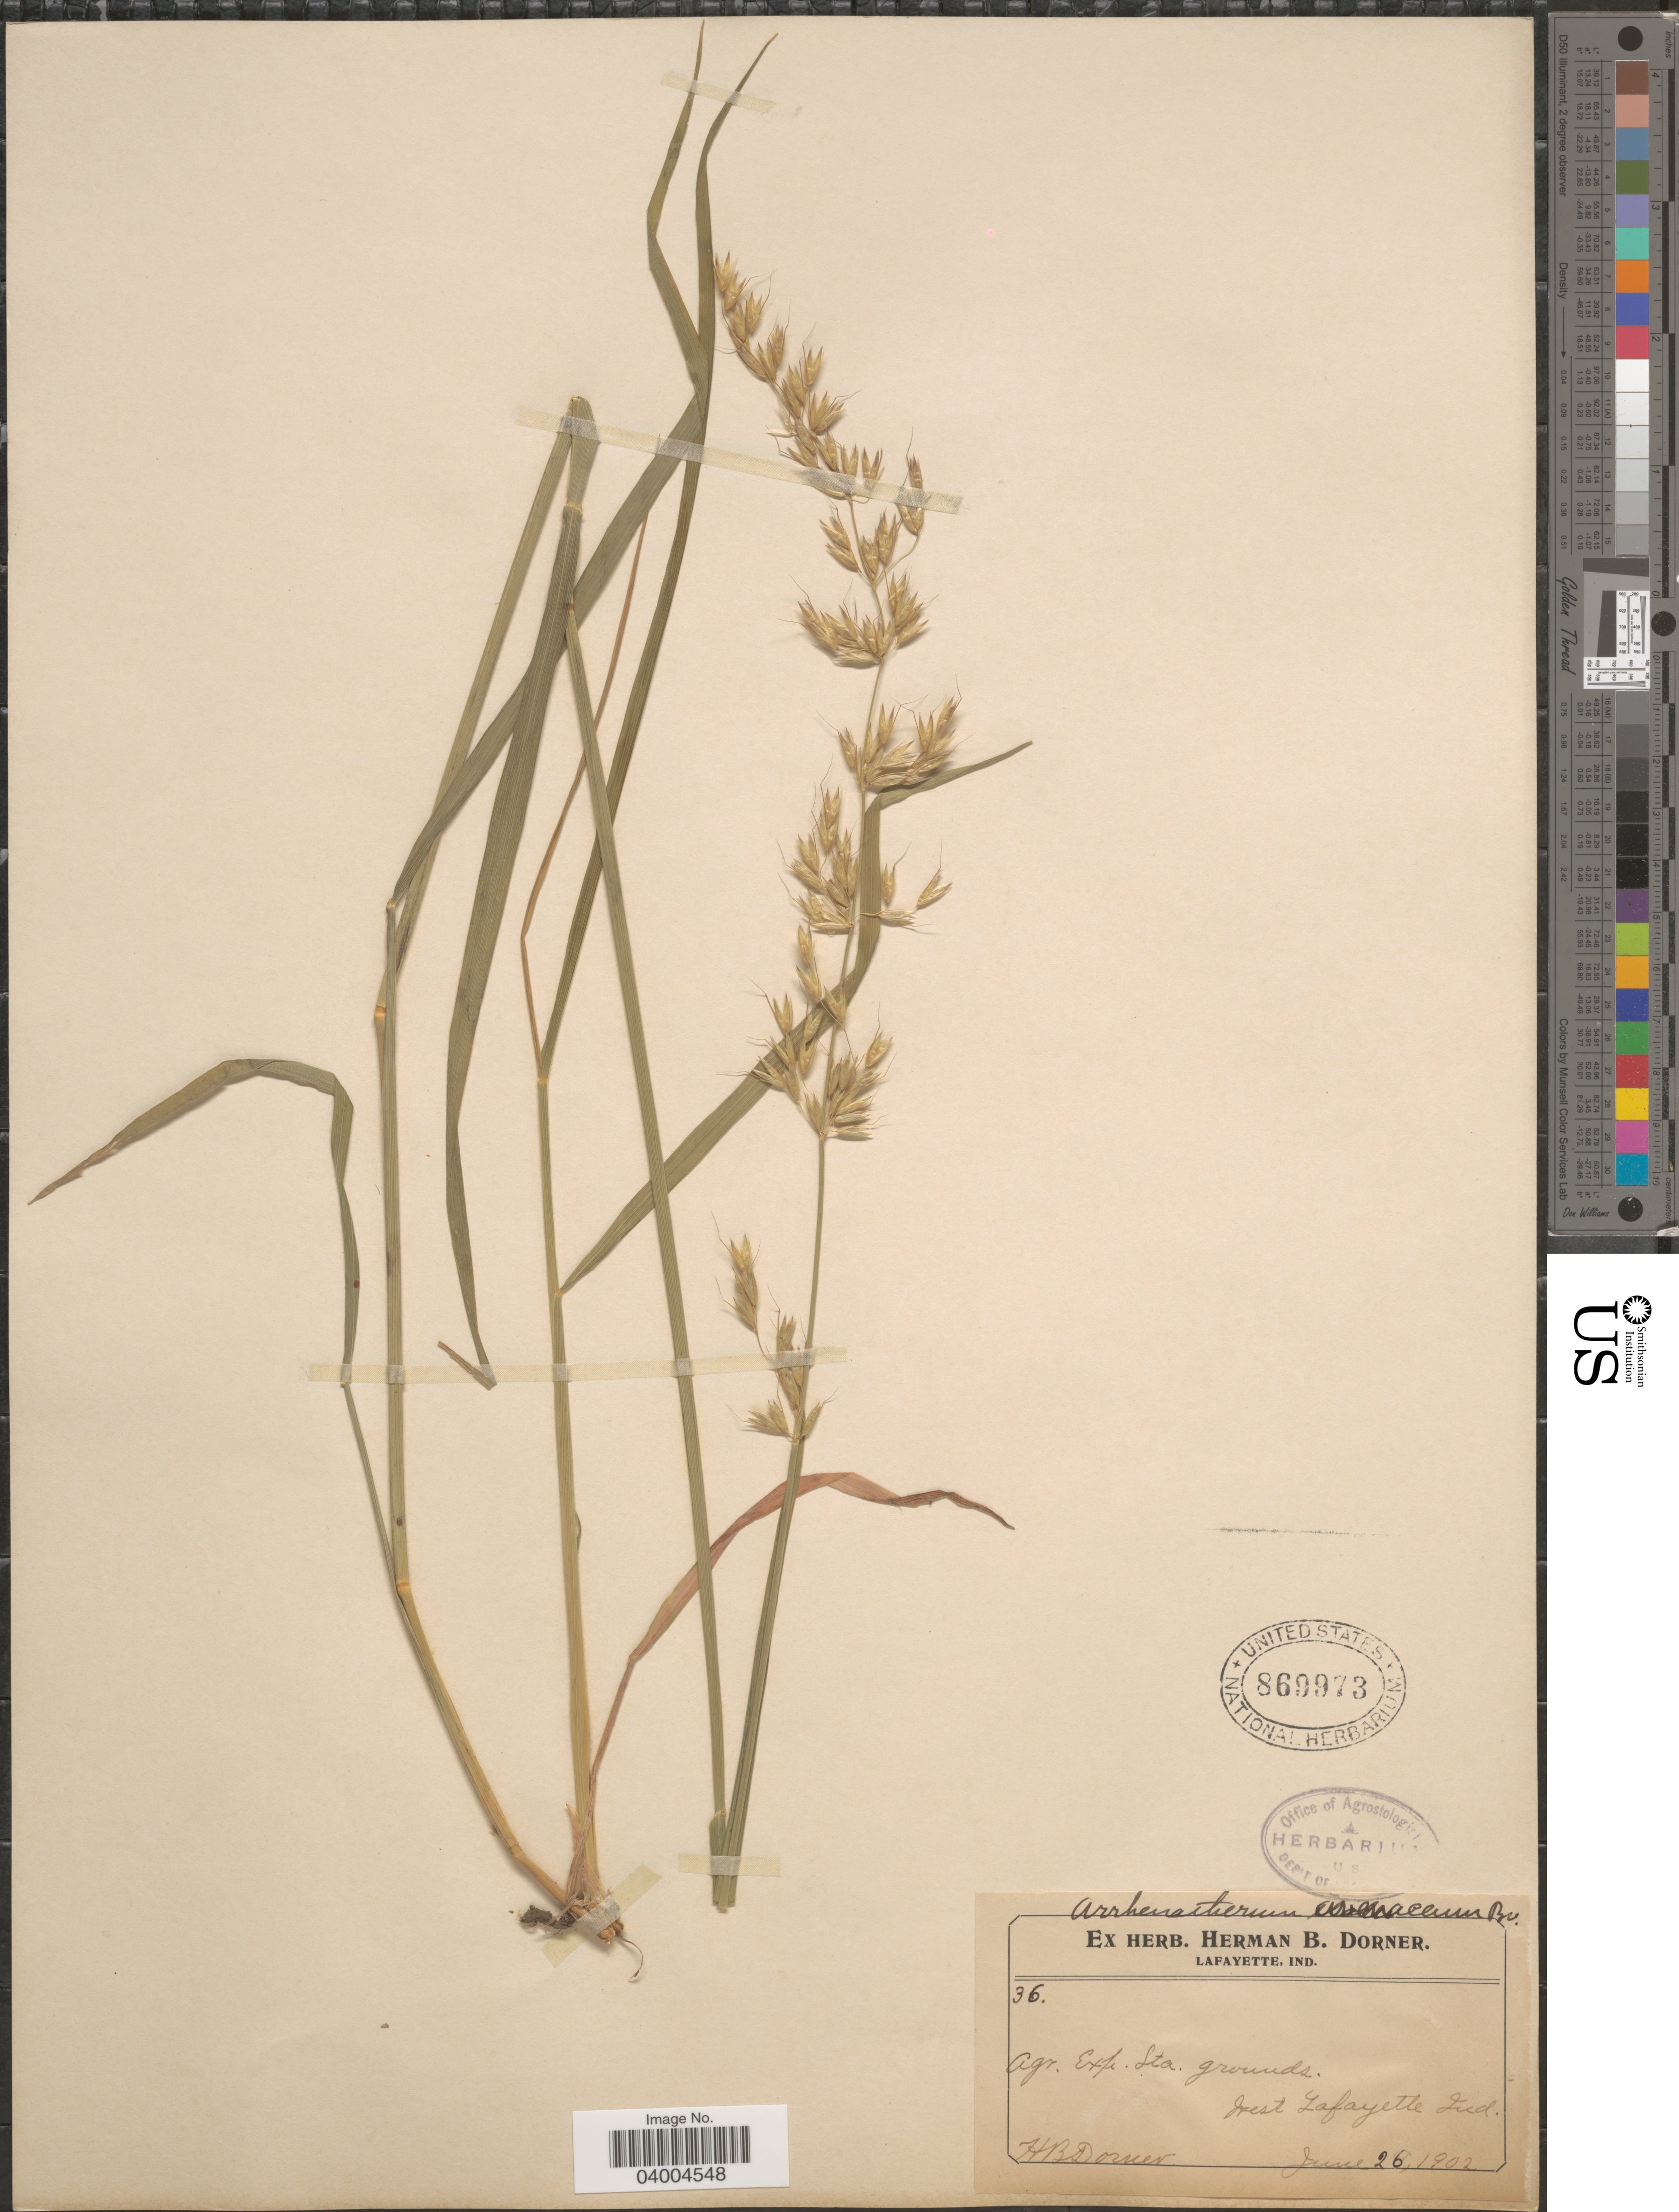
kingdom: Plantae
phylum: Tracheophyta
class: Liliopsida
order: Poales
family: Poaceae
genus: Arrhenatherum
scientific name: Arrhenatherum elatius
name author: (L.) J. Presl & C. Presl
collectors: H. Dorner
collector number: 36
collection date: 1902-06-26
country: United States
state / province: Indiana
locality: Agr. Exp. Sta. grounds. West Lafayette.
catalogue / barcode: US 869973